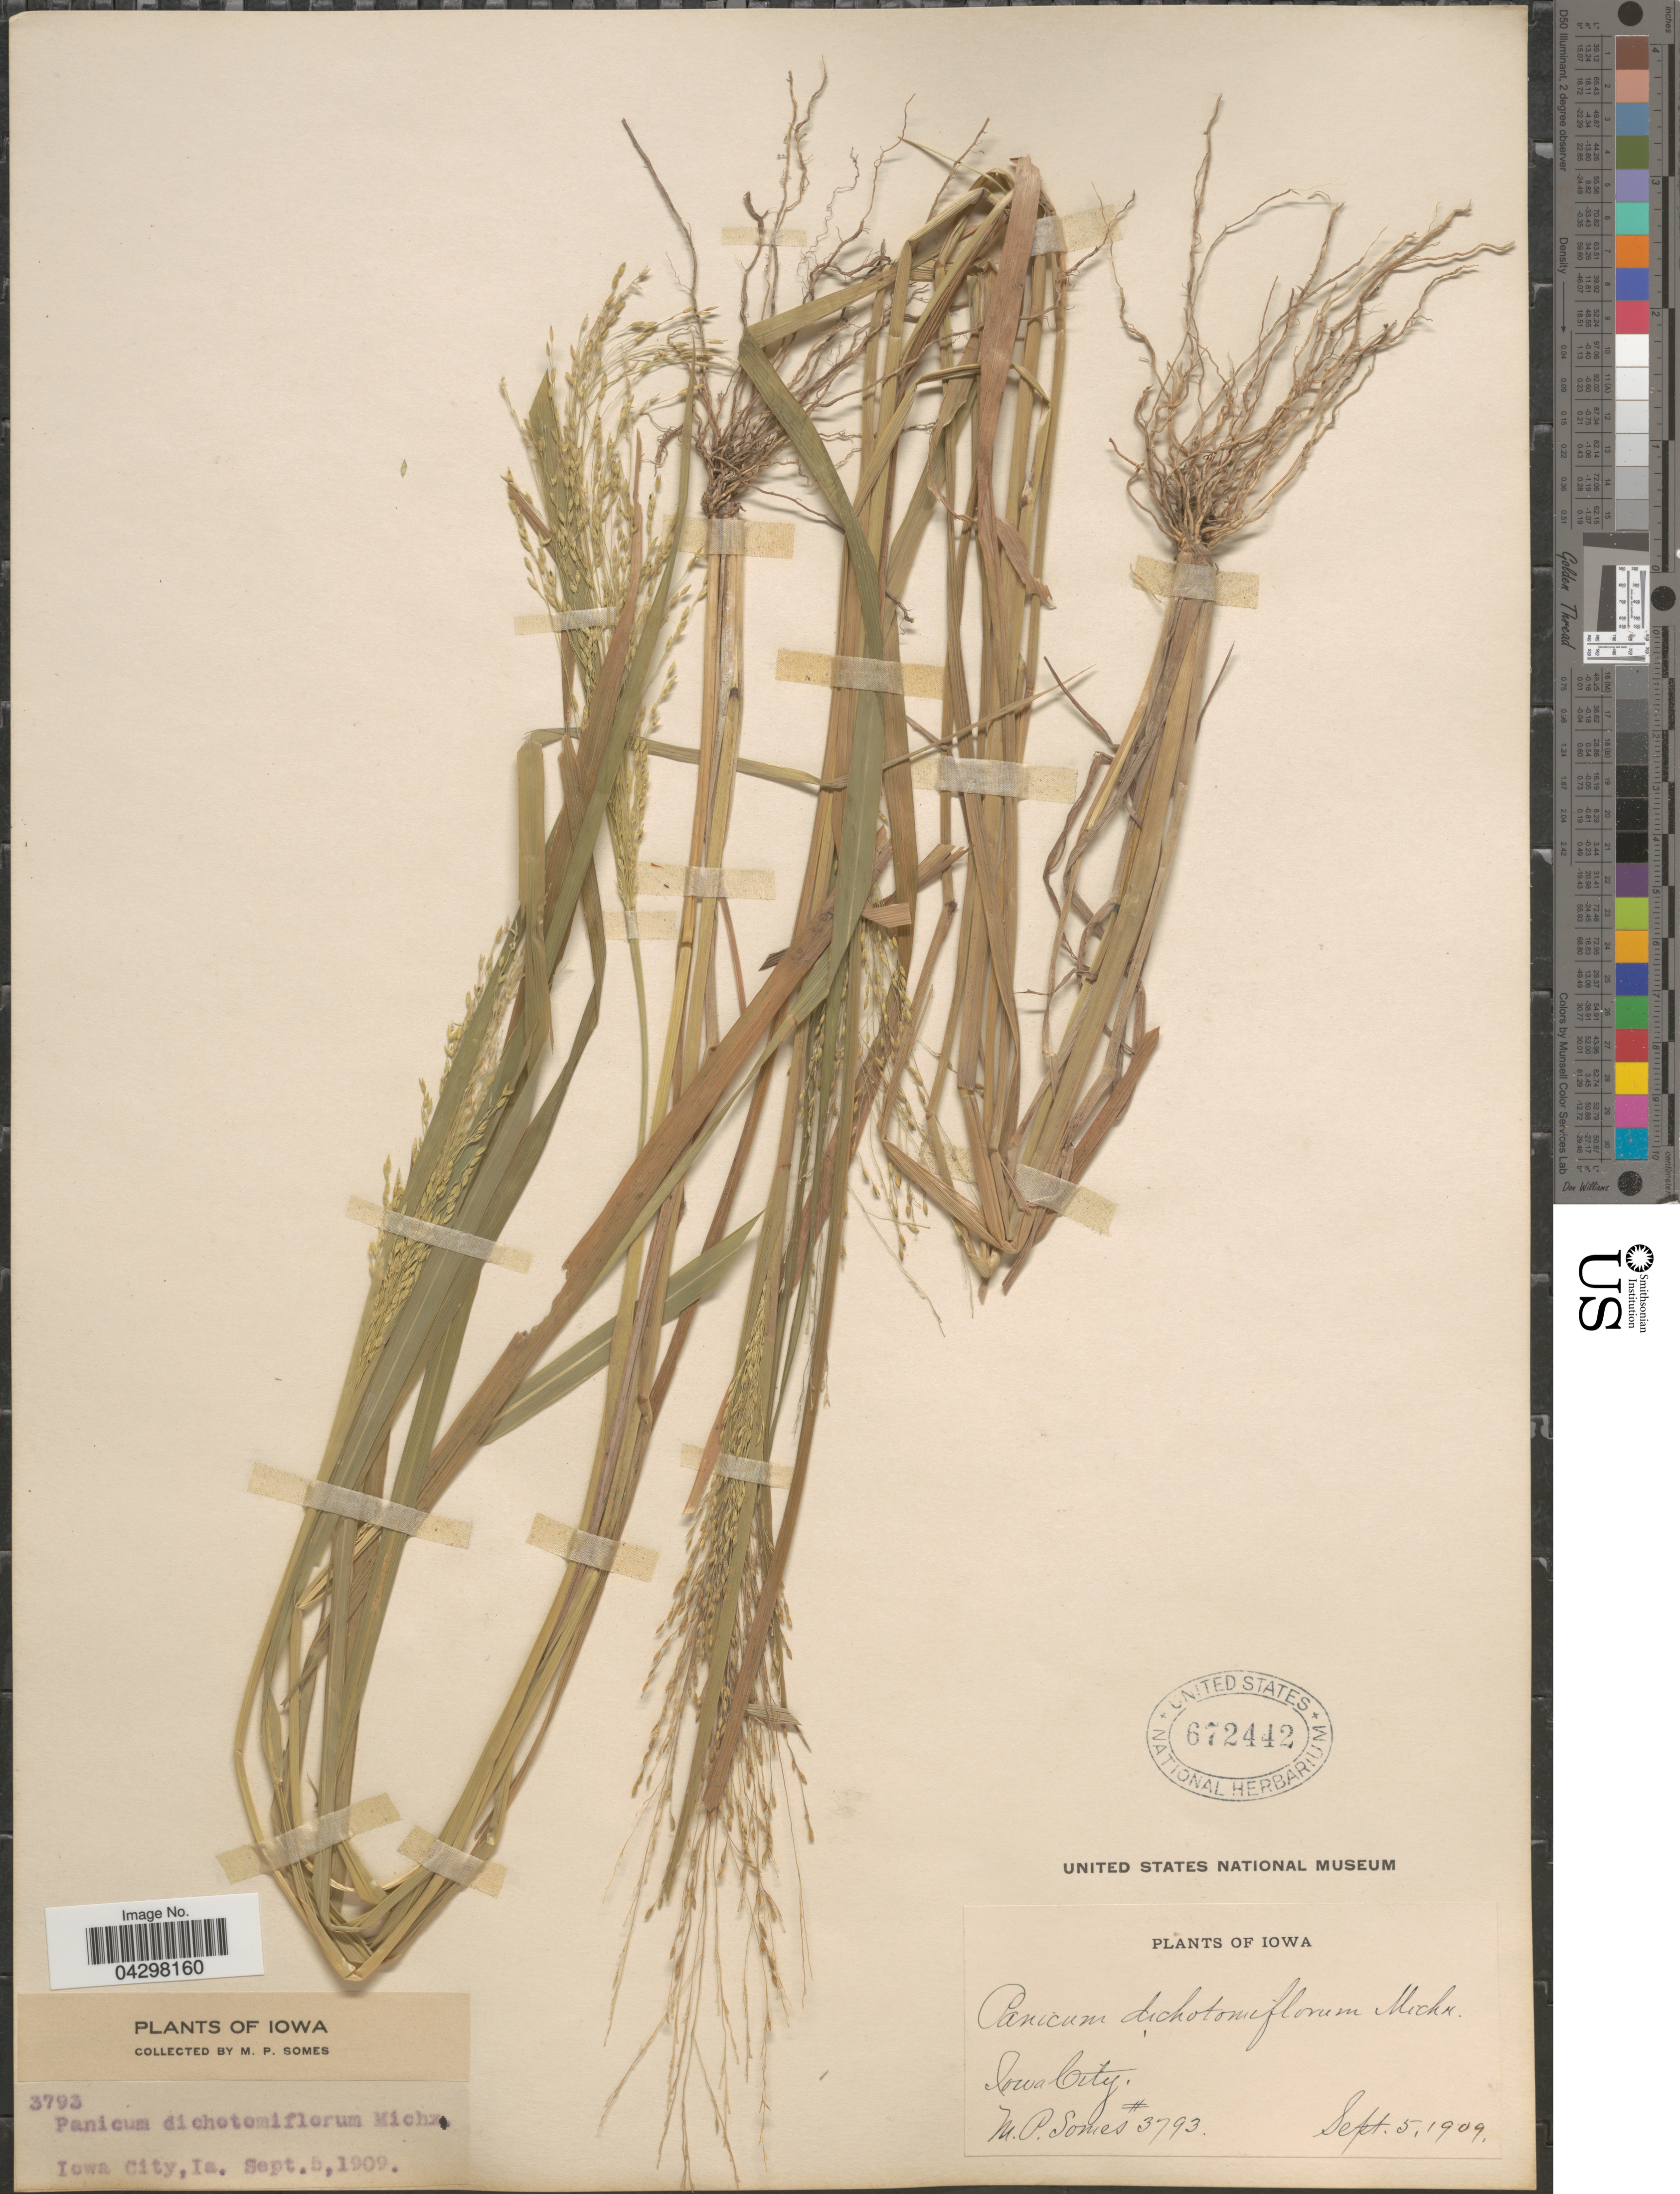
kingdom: Plantae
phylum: Tracheophyta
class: Liliopsida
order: Poales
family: Poaceae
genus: Panicum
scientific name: Panicum dichotomiflorum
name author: Michx.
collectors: M. Somes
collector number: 3793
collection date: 1909-09-05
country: United States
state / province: Iowa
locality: Iowa City.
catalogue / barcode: US 672442